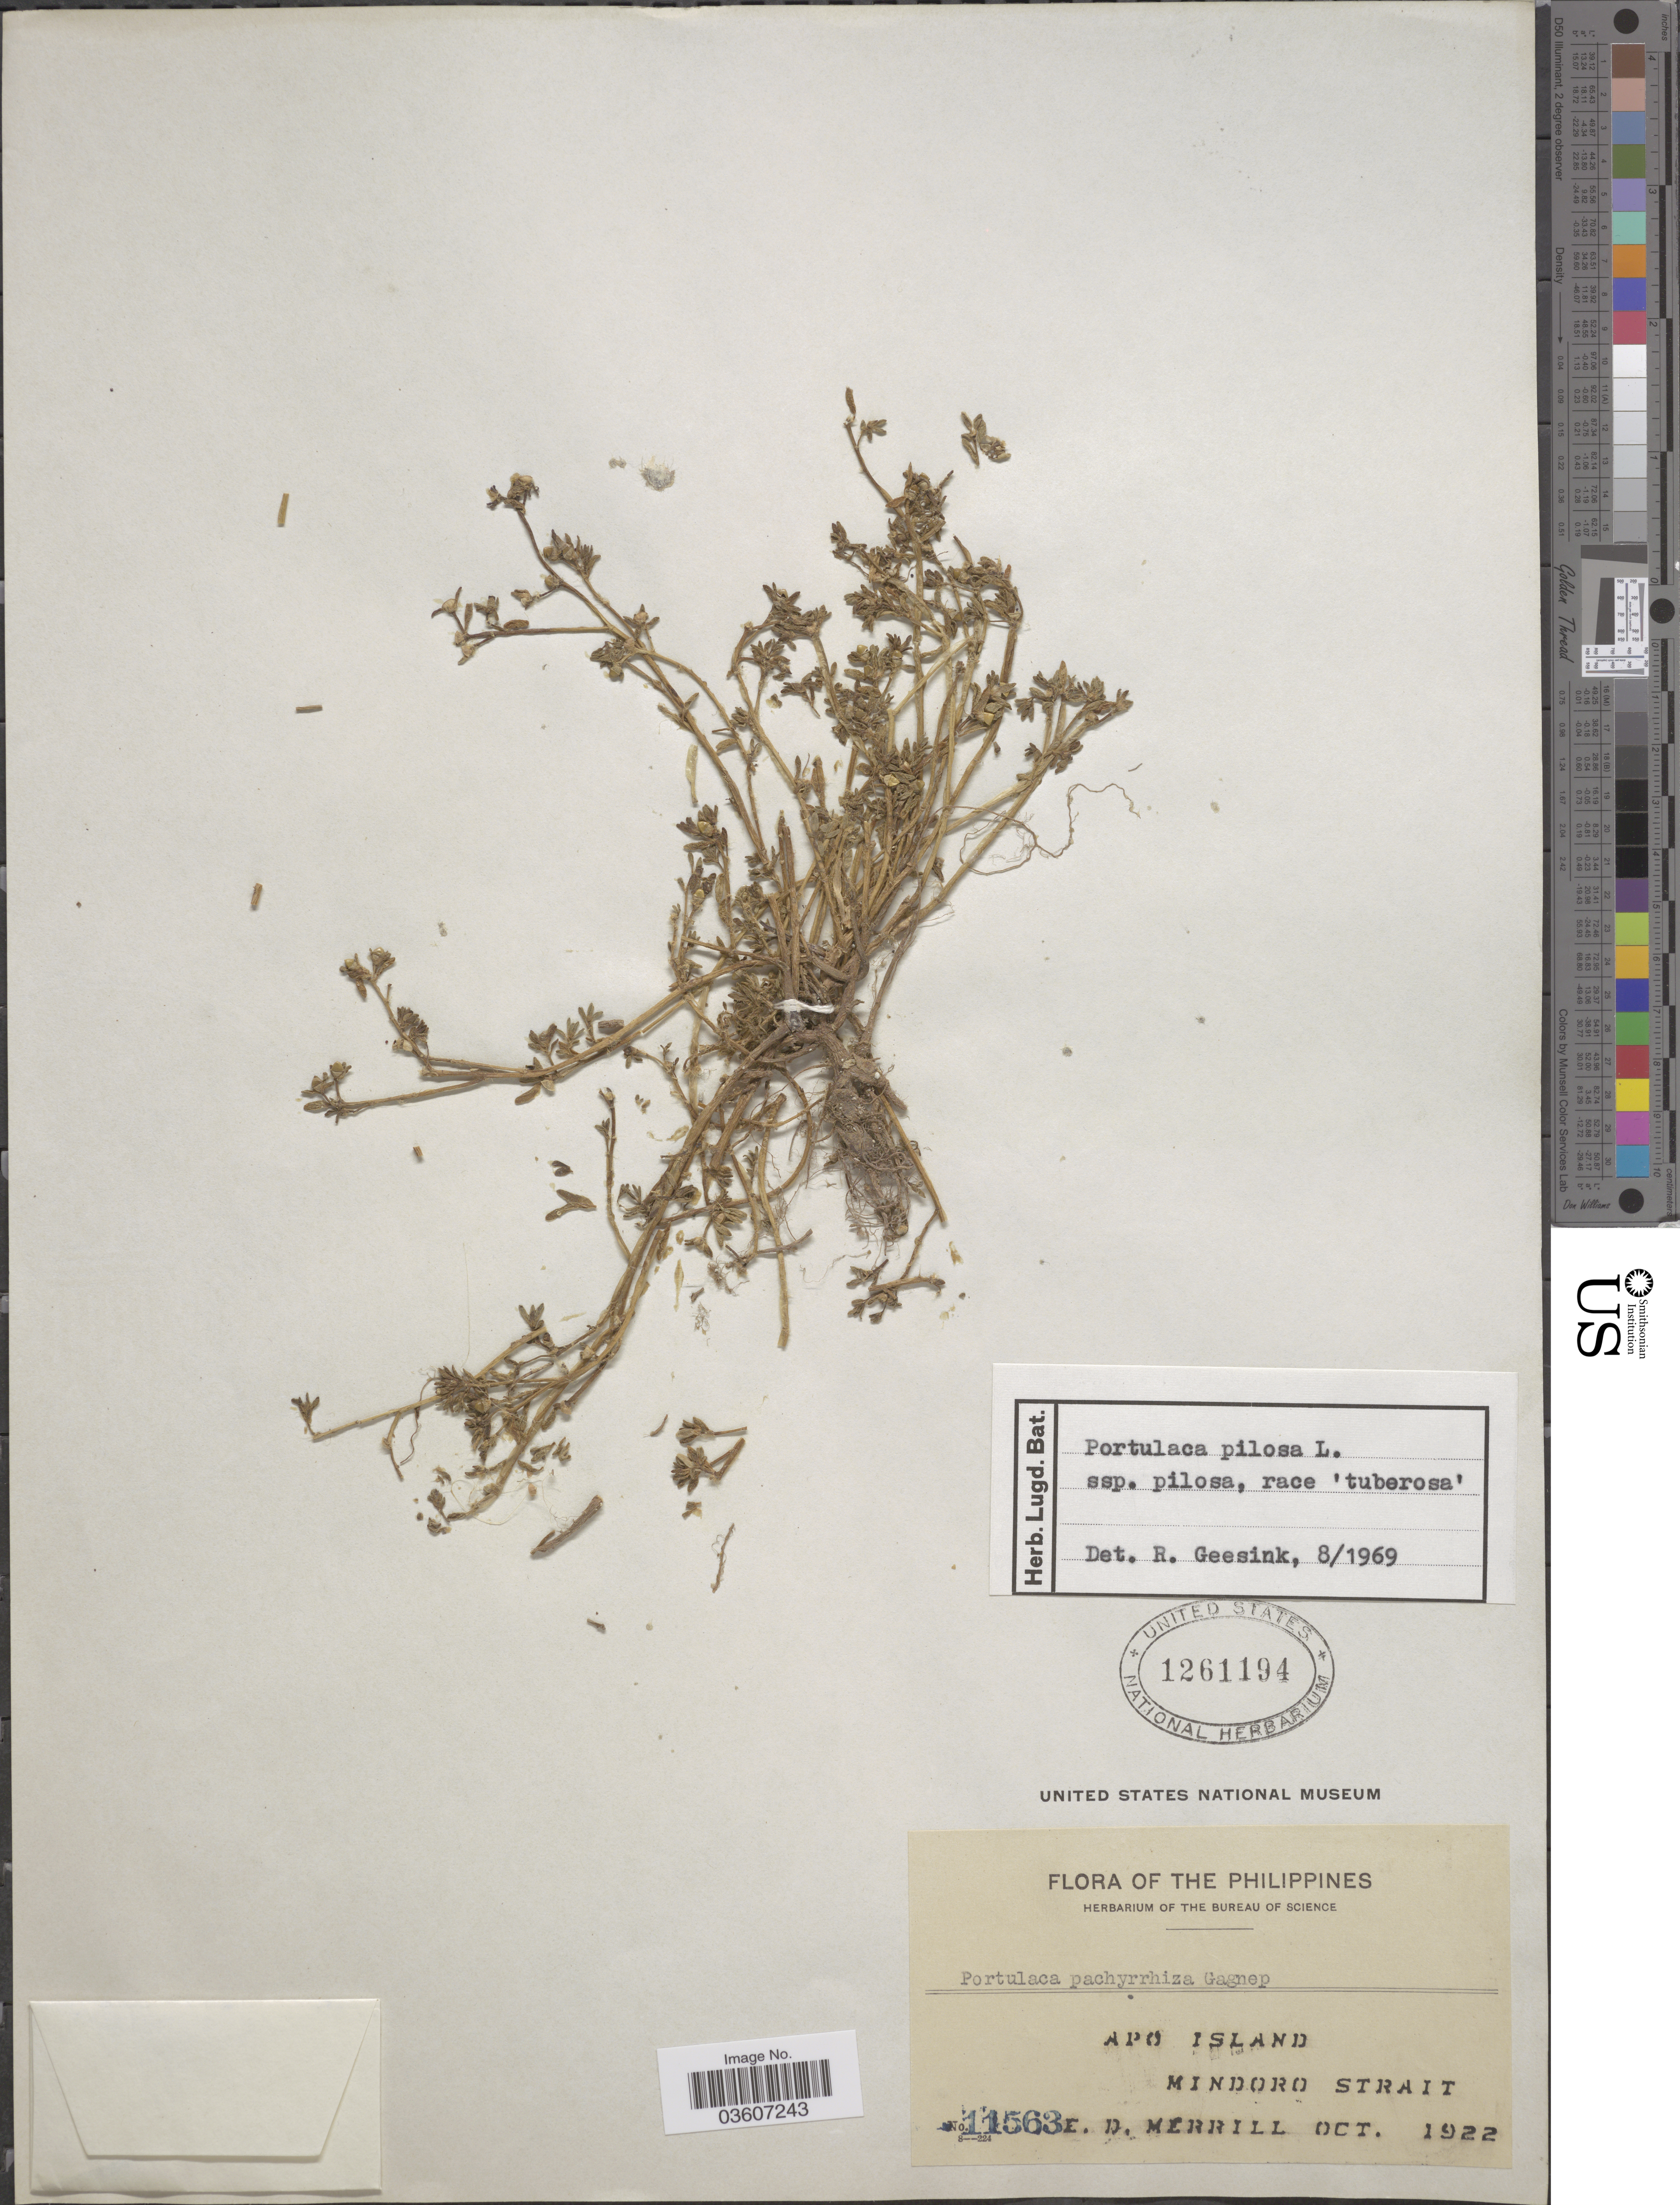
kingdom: Plantae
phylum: Tracheophyta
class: Magnoliopsida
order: Caryophyllales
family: Portulacaceae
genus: Portulaca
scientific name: Portulaca pilosa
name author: L.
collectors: E. D. Merrill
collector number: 11563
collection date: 1922-10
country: Philippines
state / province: Mimaropa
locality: Apo Island. Mindoro Strait.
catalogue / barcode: US 1261194